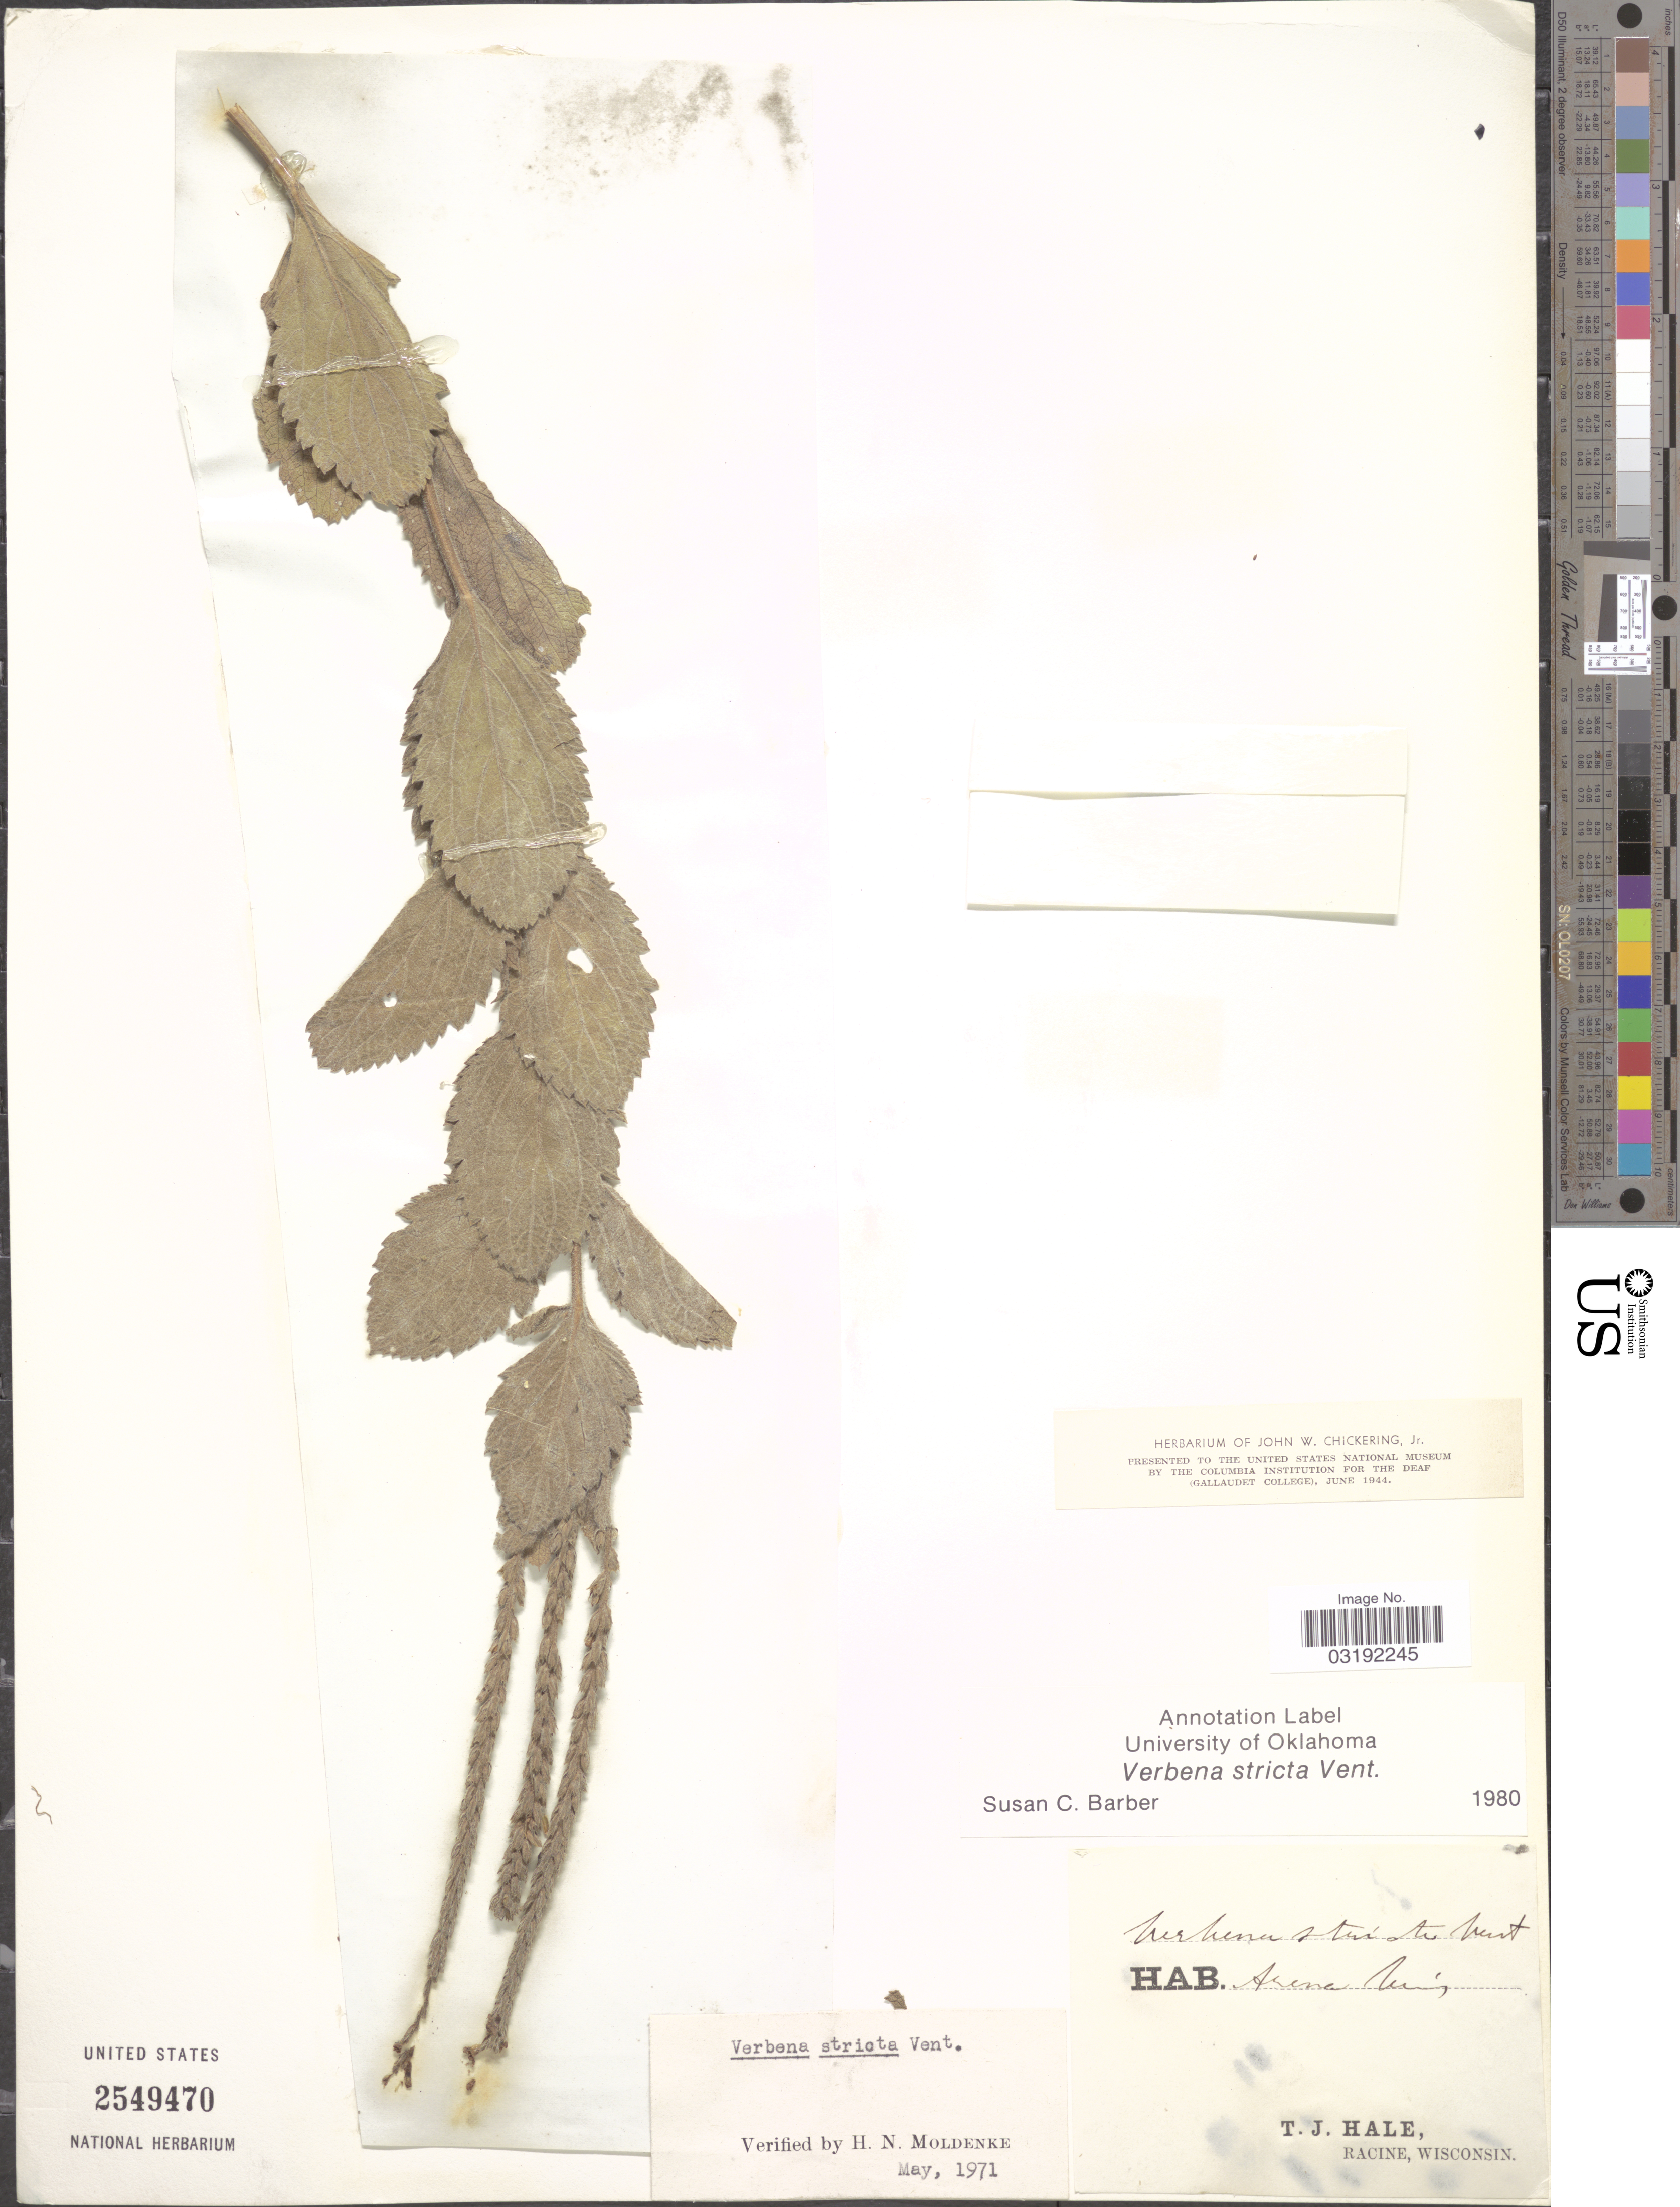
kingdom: Plantae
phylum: Tracheophyta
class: Magnoliopsida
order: Lamiales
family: Verbenaceae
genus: Verbena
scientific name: Verbena stricta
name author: Vent.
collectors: T. Hale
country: United States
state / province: Wisconsin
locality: Arena.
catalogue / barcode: US 2549470